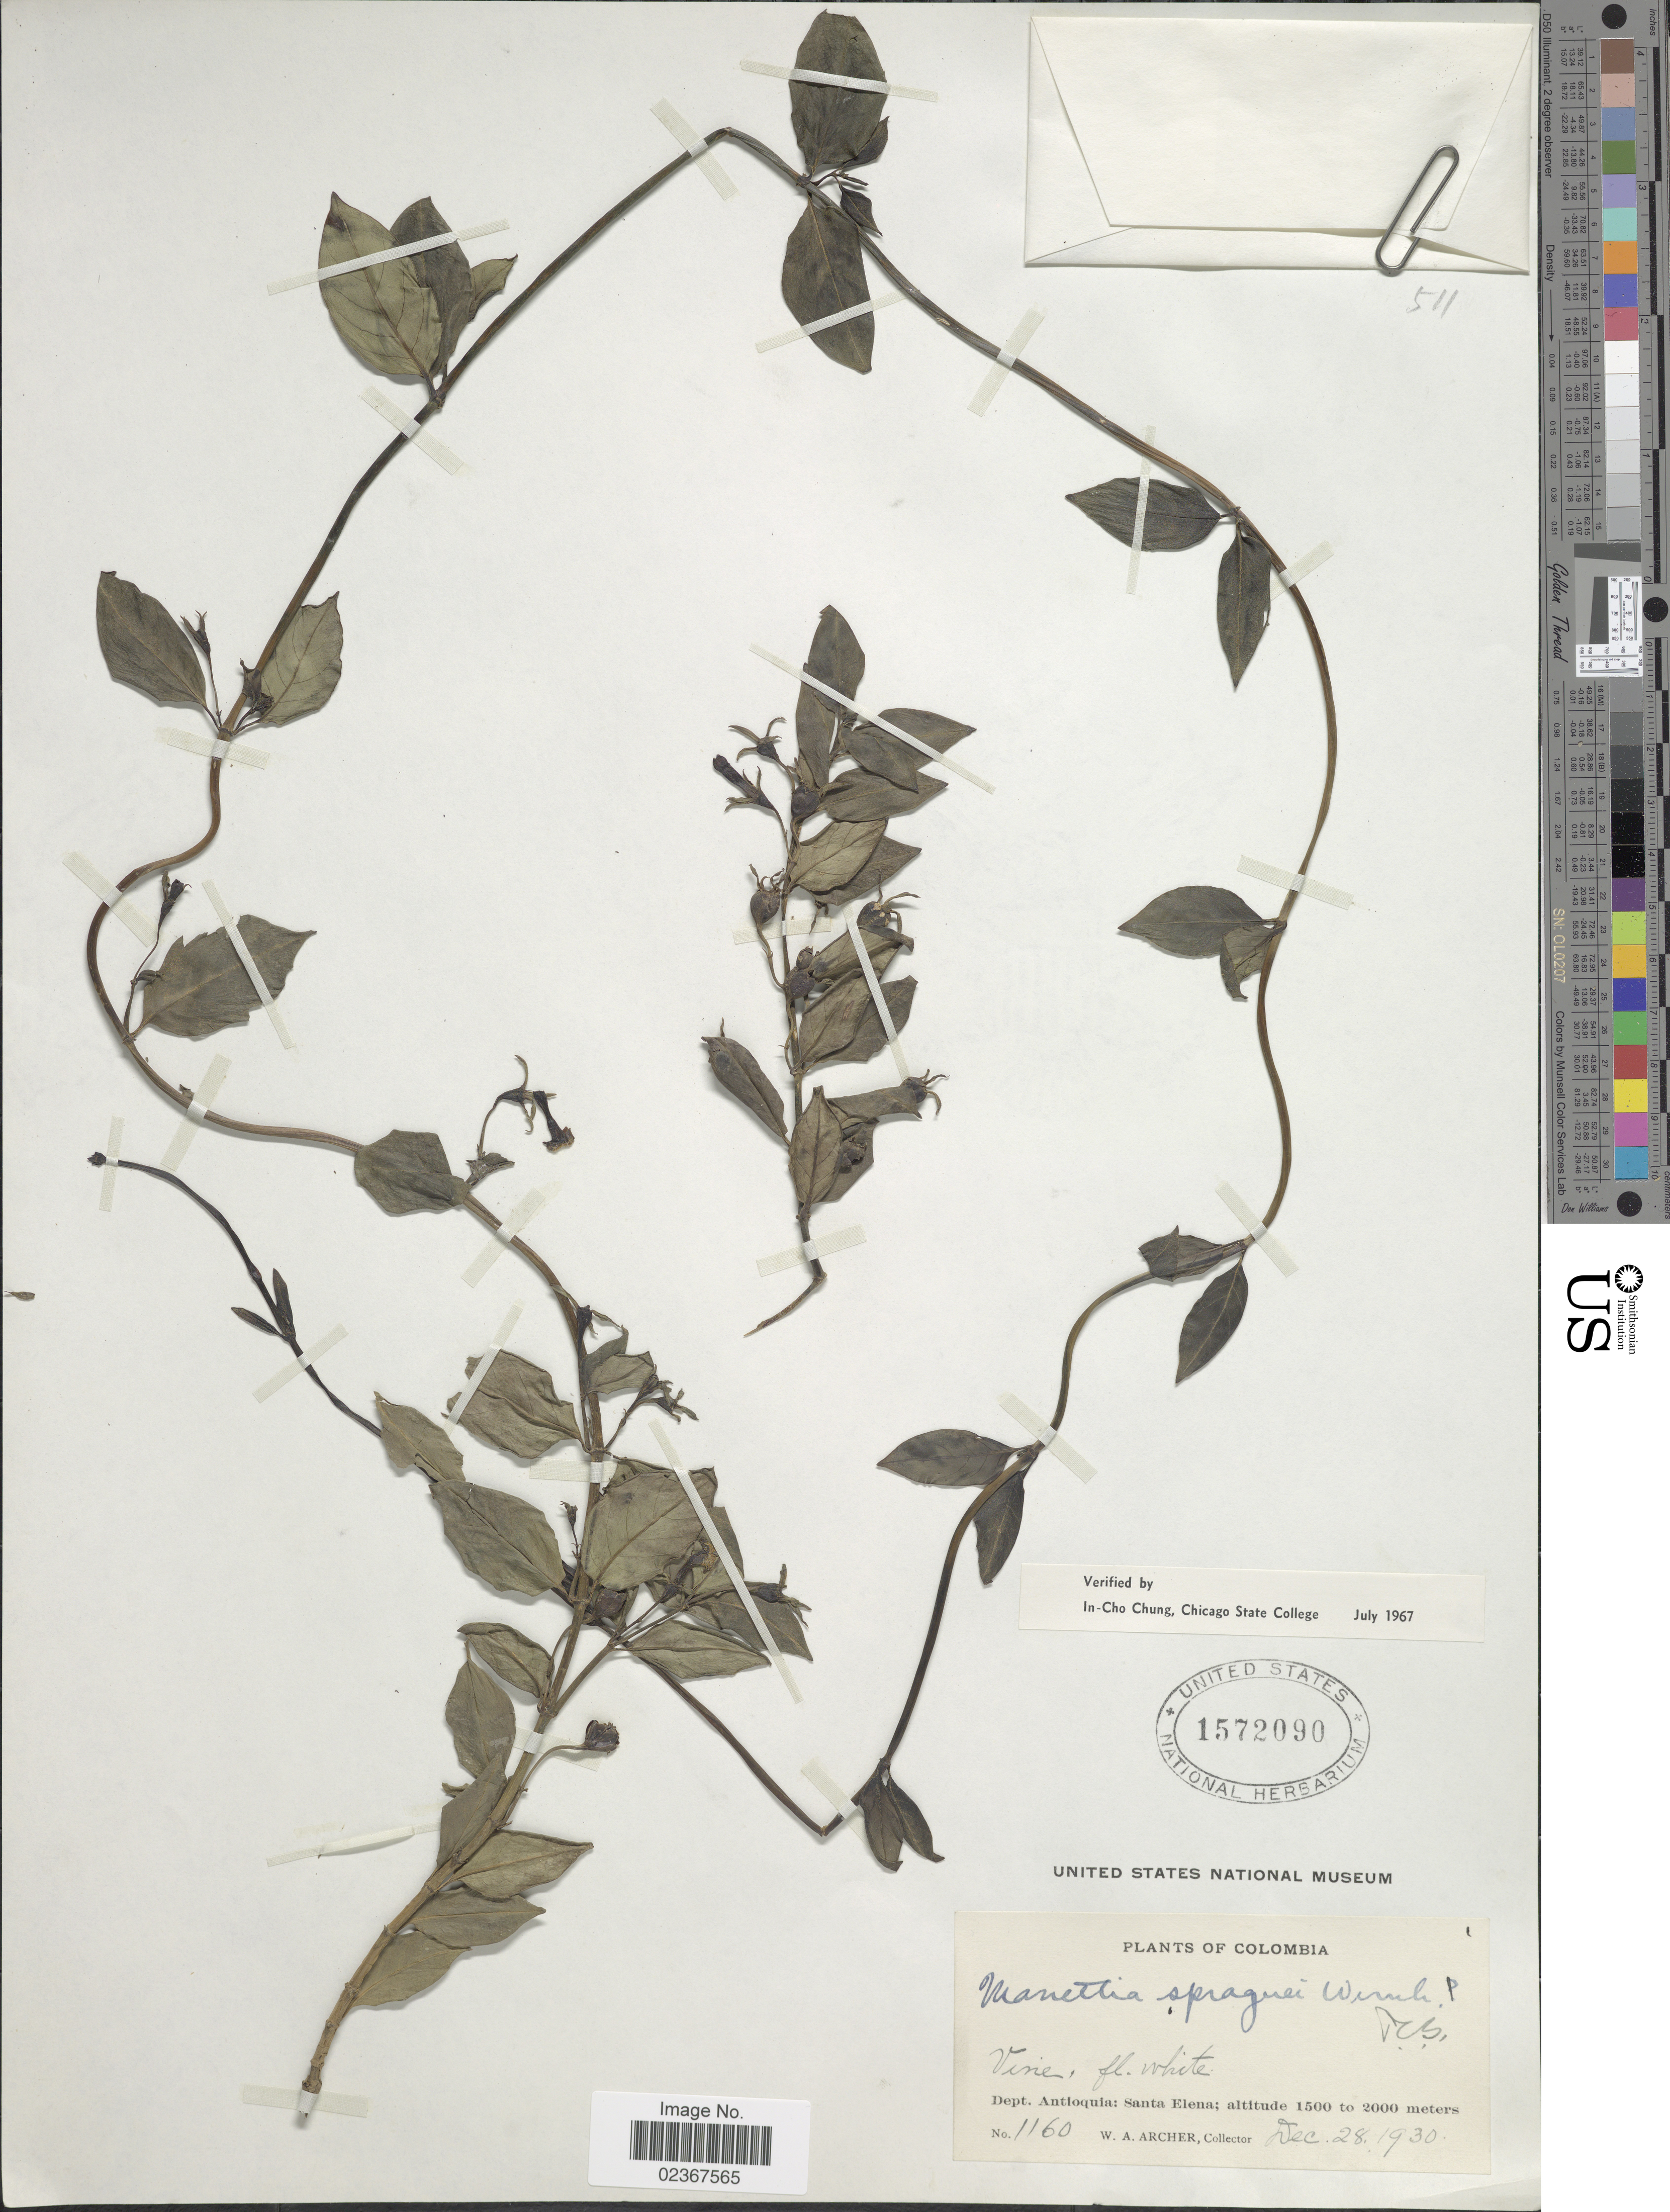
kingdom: Plantae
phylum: Tracheophyta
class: Magnoliopsida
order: Gentianales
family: Rubiaceae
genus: Manettia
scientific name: Manettia spraguei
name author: Wernham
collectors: W. A. Archer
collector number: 1160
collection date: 1930-12-28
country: Colombia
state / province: Antioquia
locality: Dept. Antioquia: Santa Elena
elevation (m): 1500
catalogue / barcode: US 1572090